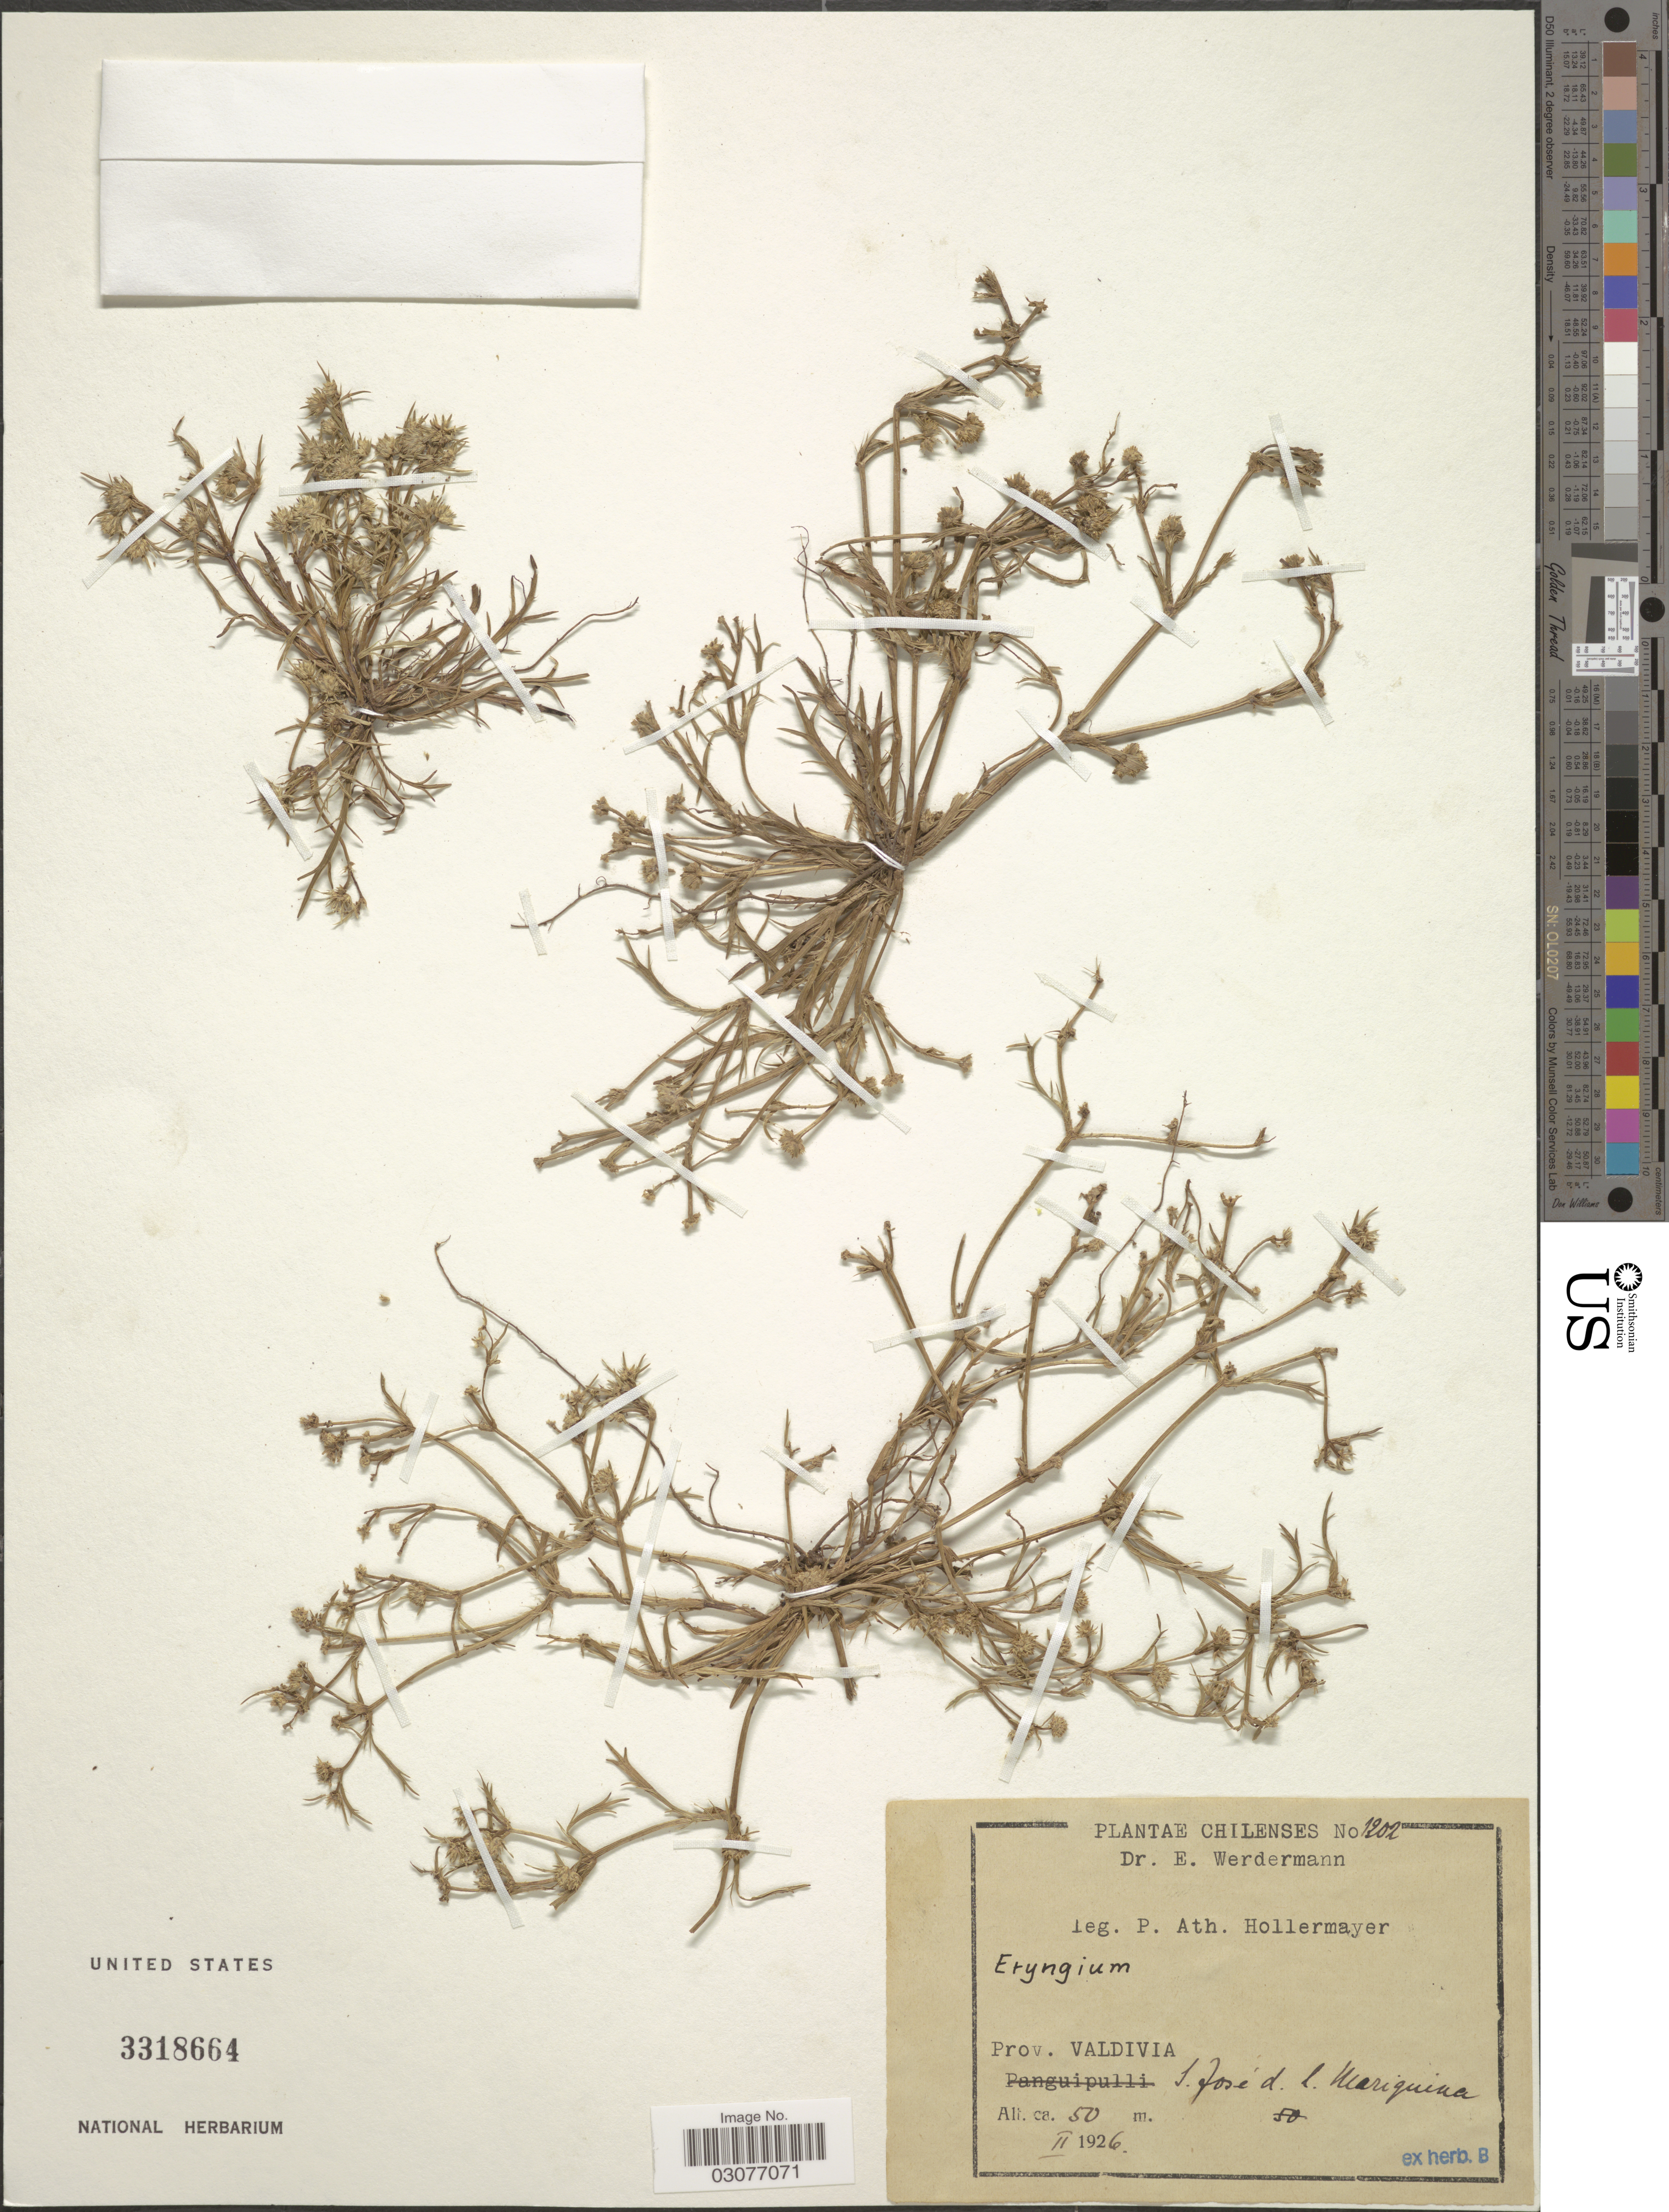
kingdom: Plantae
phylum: Tracheophyta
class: Magnoliopsida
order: Apiales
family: Apiaceae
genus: Eryngium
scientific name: Eryngium bourgatii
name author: Gouan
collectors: P. Hollermayer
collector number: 1202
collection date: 1926-02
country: Chile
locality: Prov. Valdivia. S. José d. l. Mariquina.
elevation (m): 50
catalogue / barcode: US 3318664